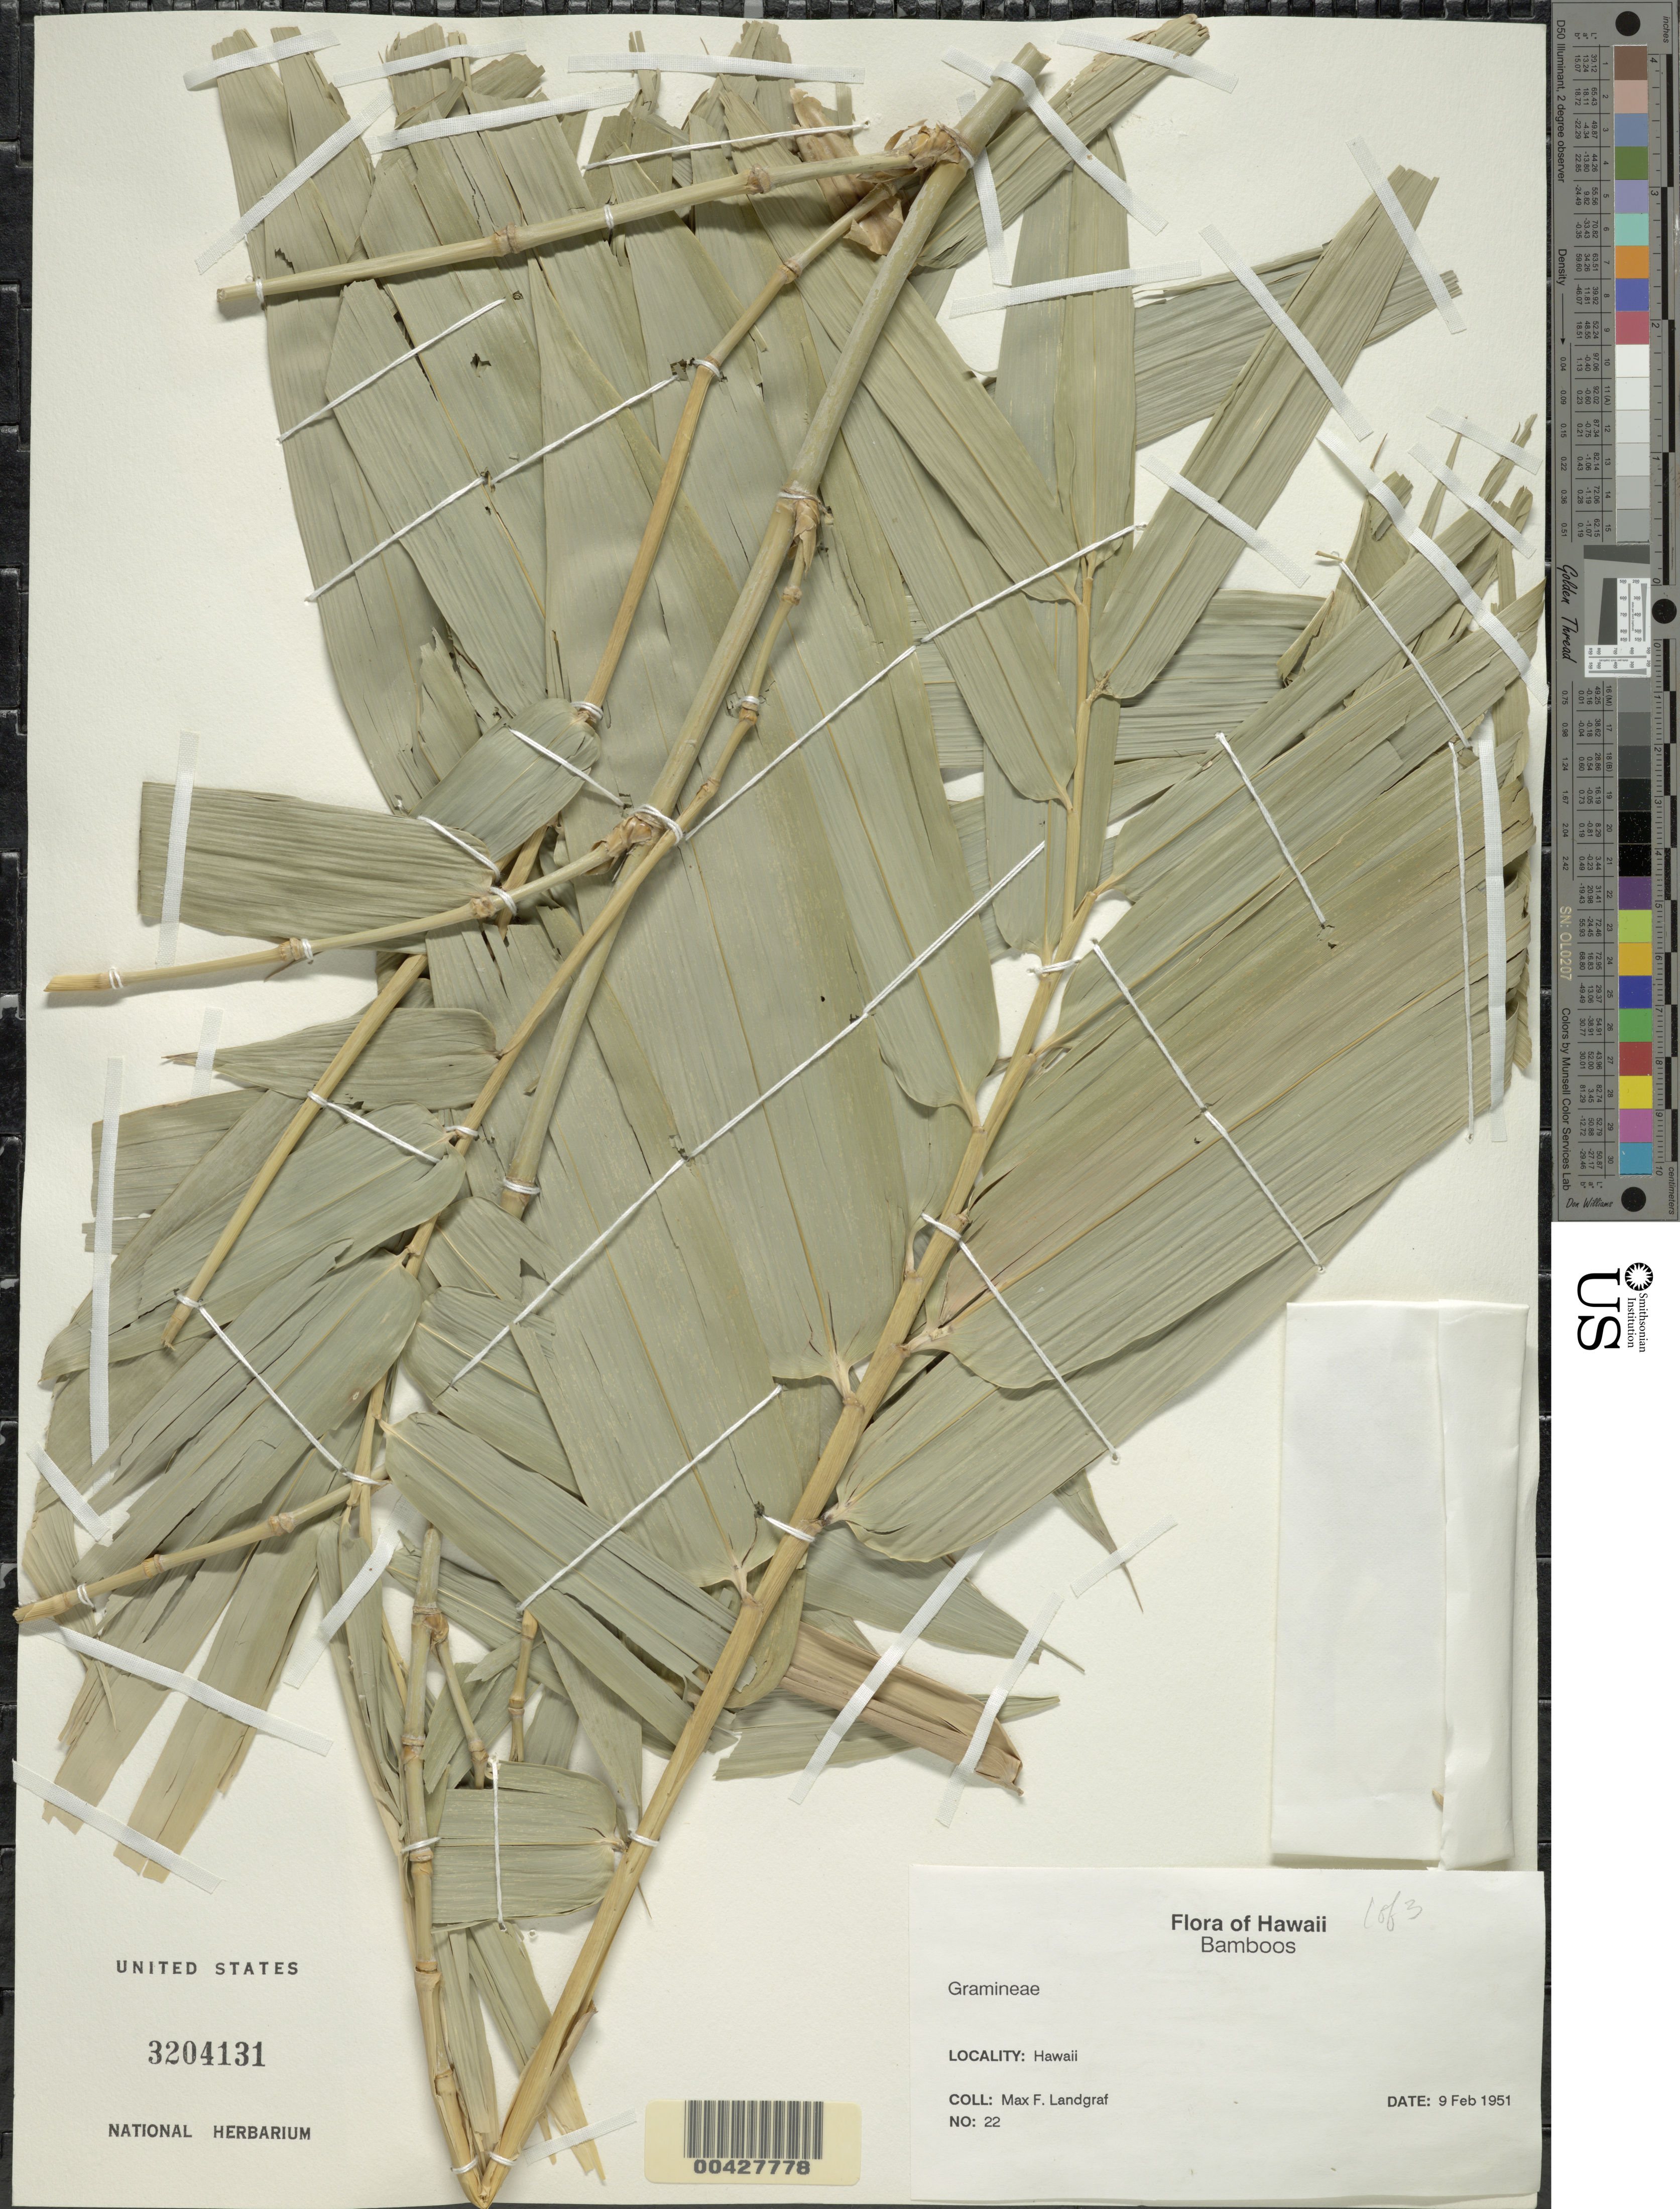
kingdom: Plantae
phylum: Tracheophyta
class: Liliopsida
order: Poales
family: Poaceae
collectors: M. Landgraf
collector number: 22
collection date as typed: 09 Feb 1951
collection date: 1951-02-09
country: United States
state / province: Hawaii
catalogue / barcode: US 3204131